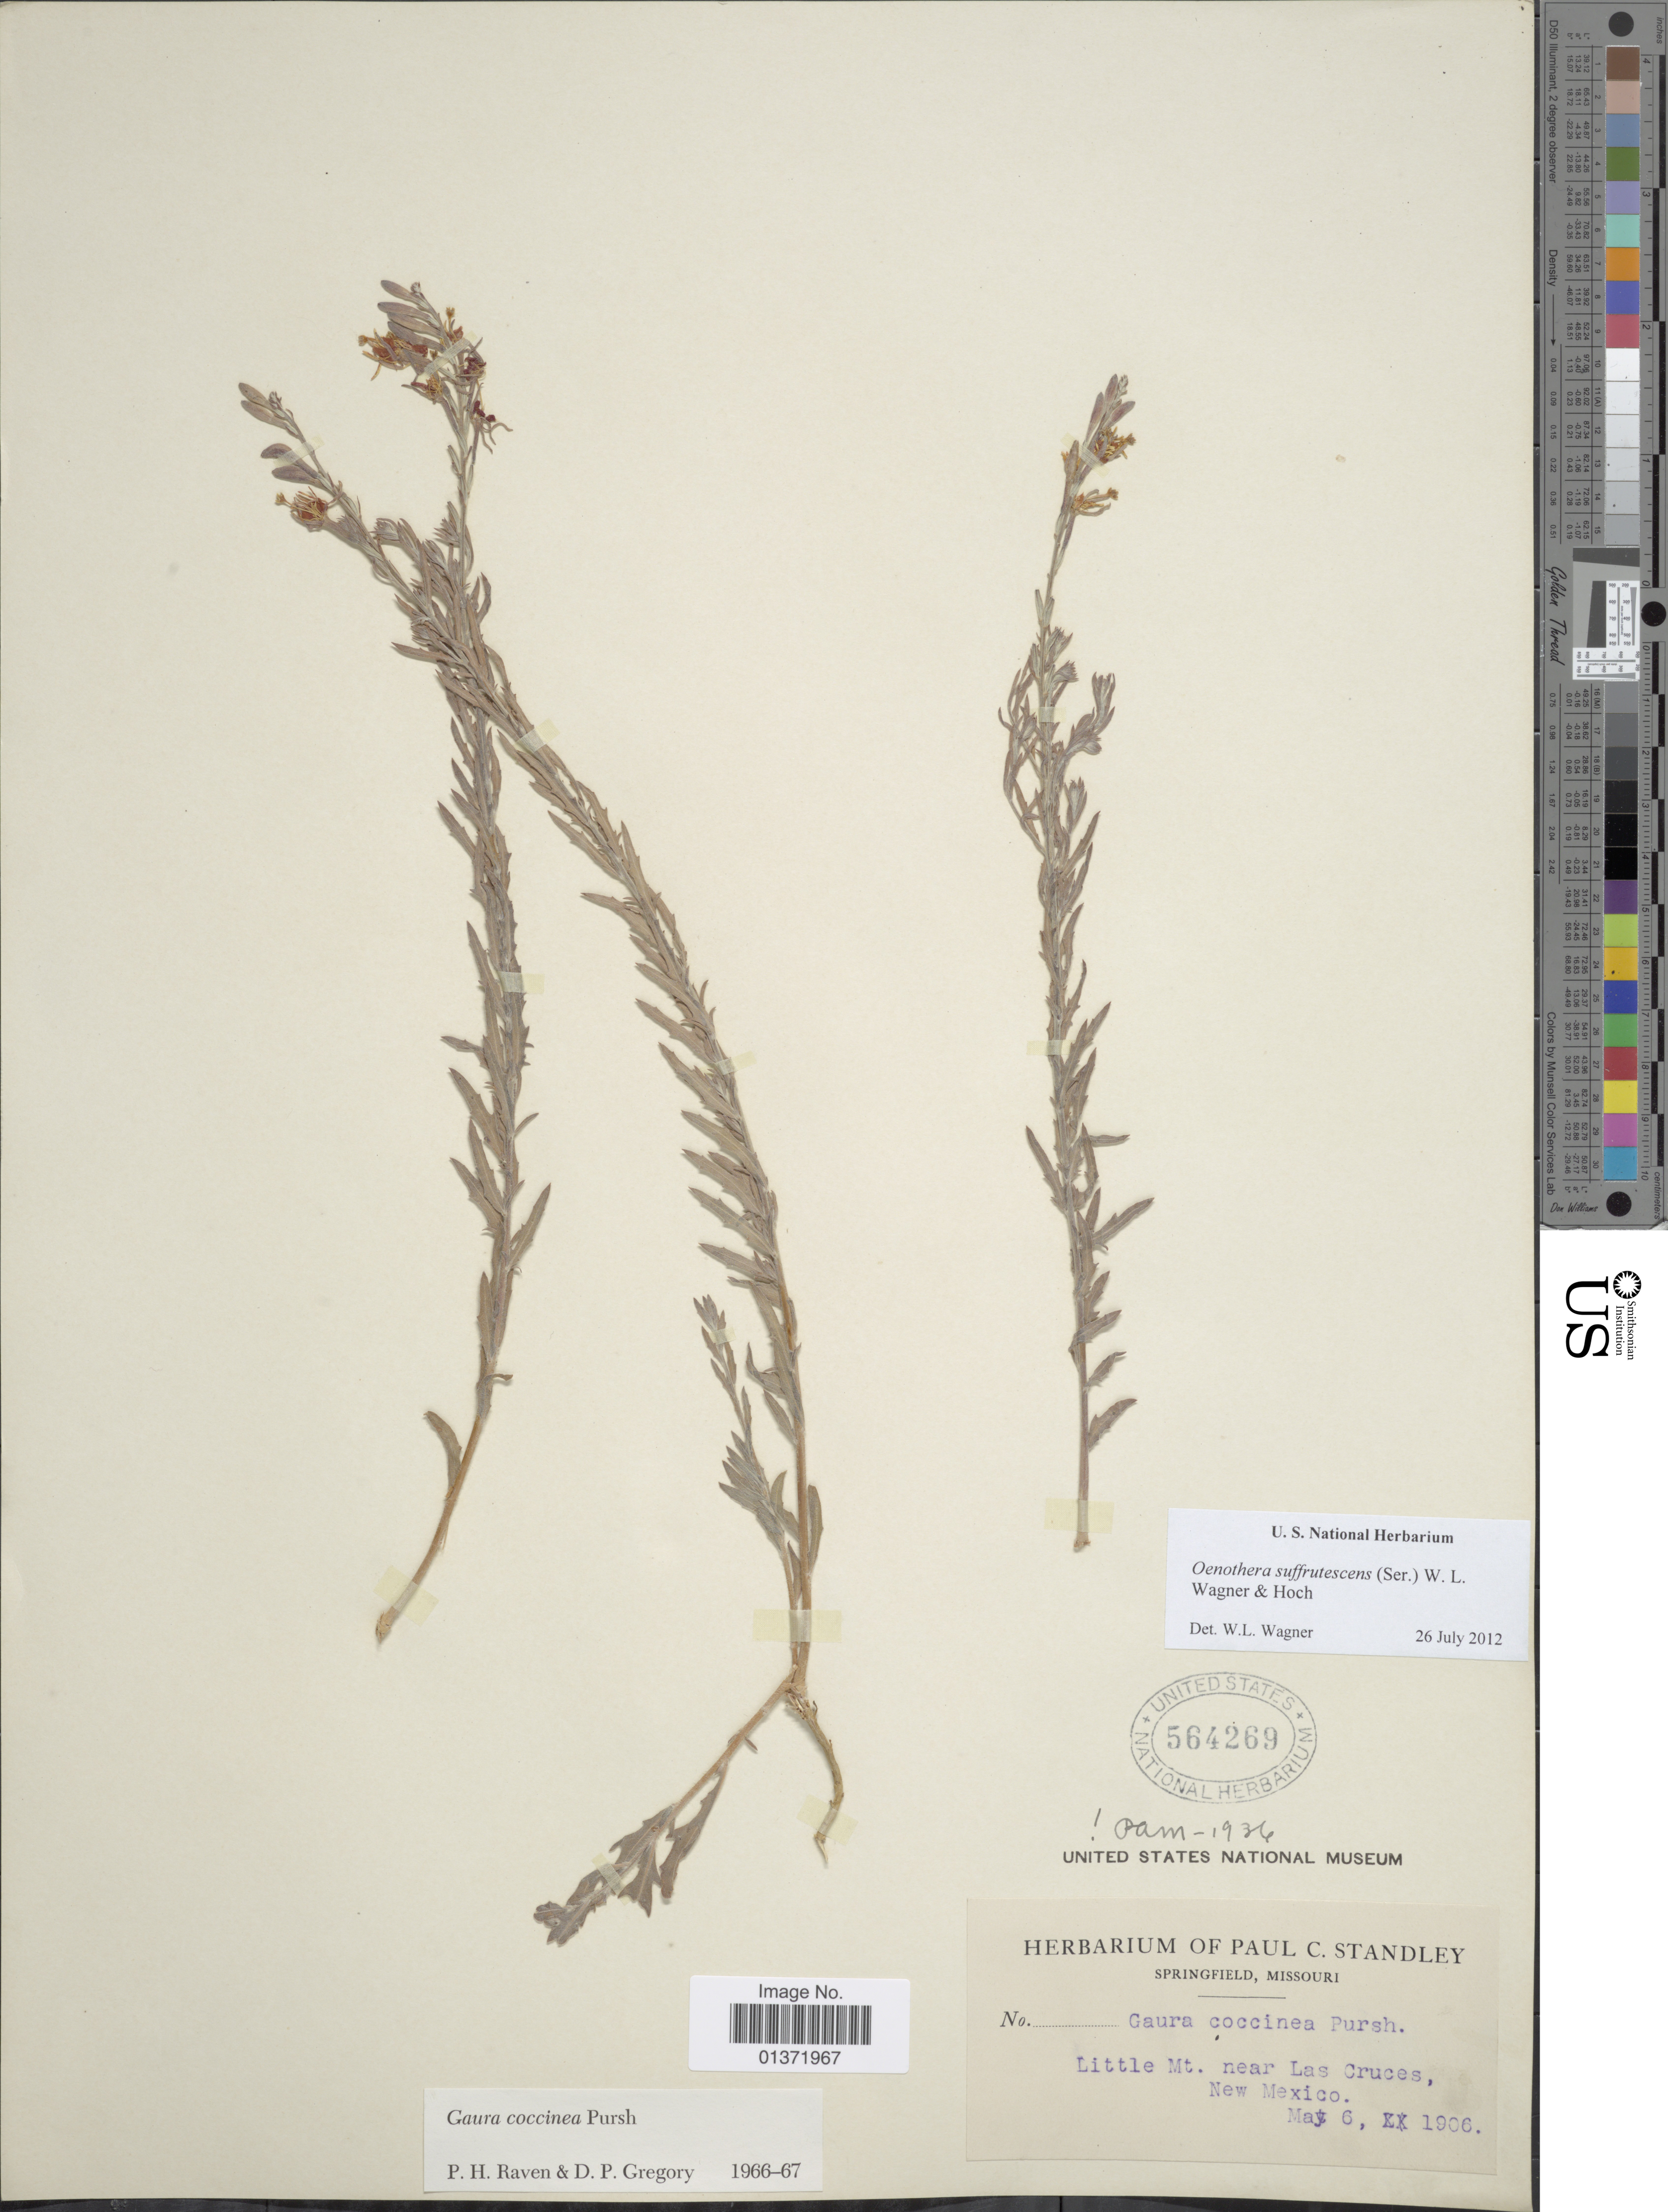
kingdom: Plantae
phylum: Tracheophyta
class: Magnoliopsida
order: Myrtales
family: Onagraceae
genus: Oenothera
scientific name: Oenothera suffrutescens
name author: (Ser.) W.L. Wagner & Hoch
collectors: P. C. Standley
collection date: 1906-05-06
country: United States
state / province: New Mexico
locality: Little Mt. near Las Cruces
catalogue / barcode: US 564269